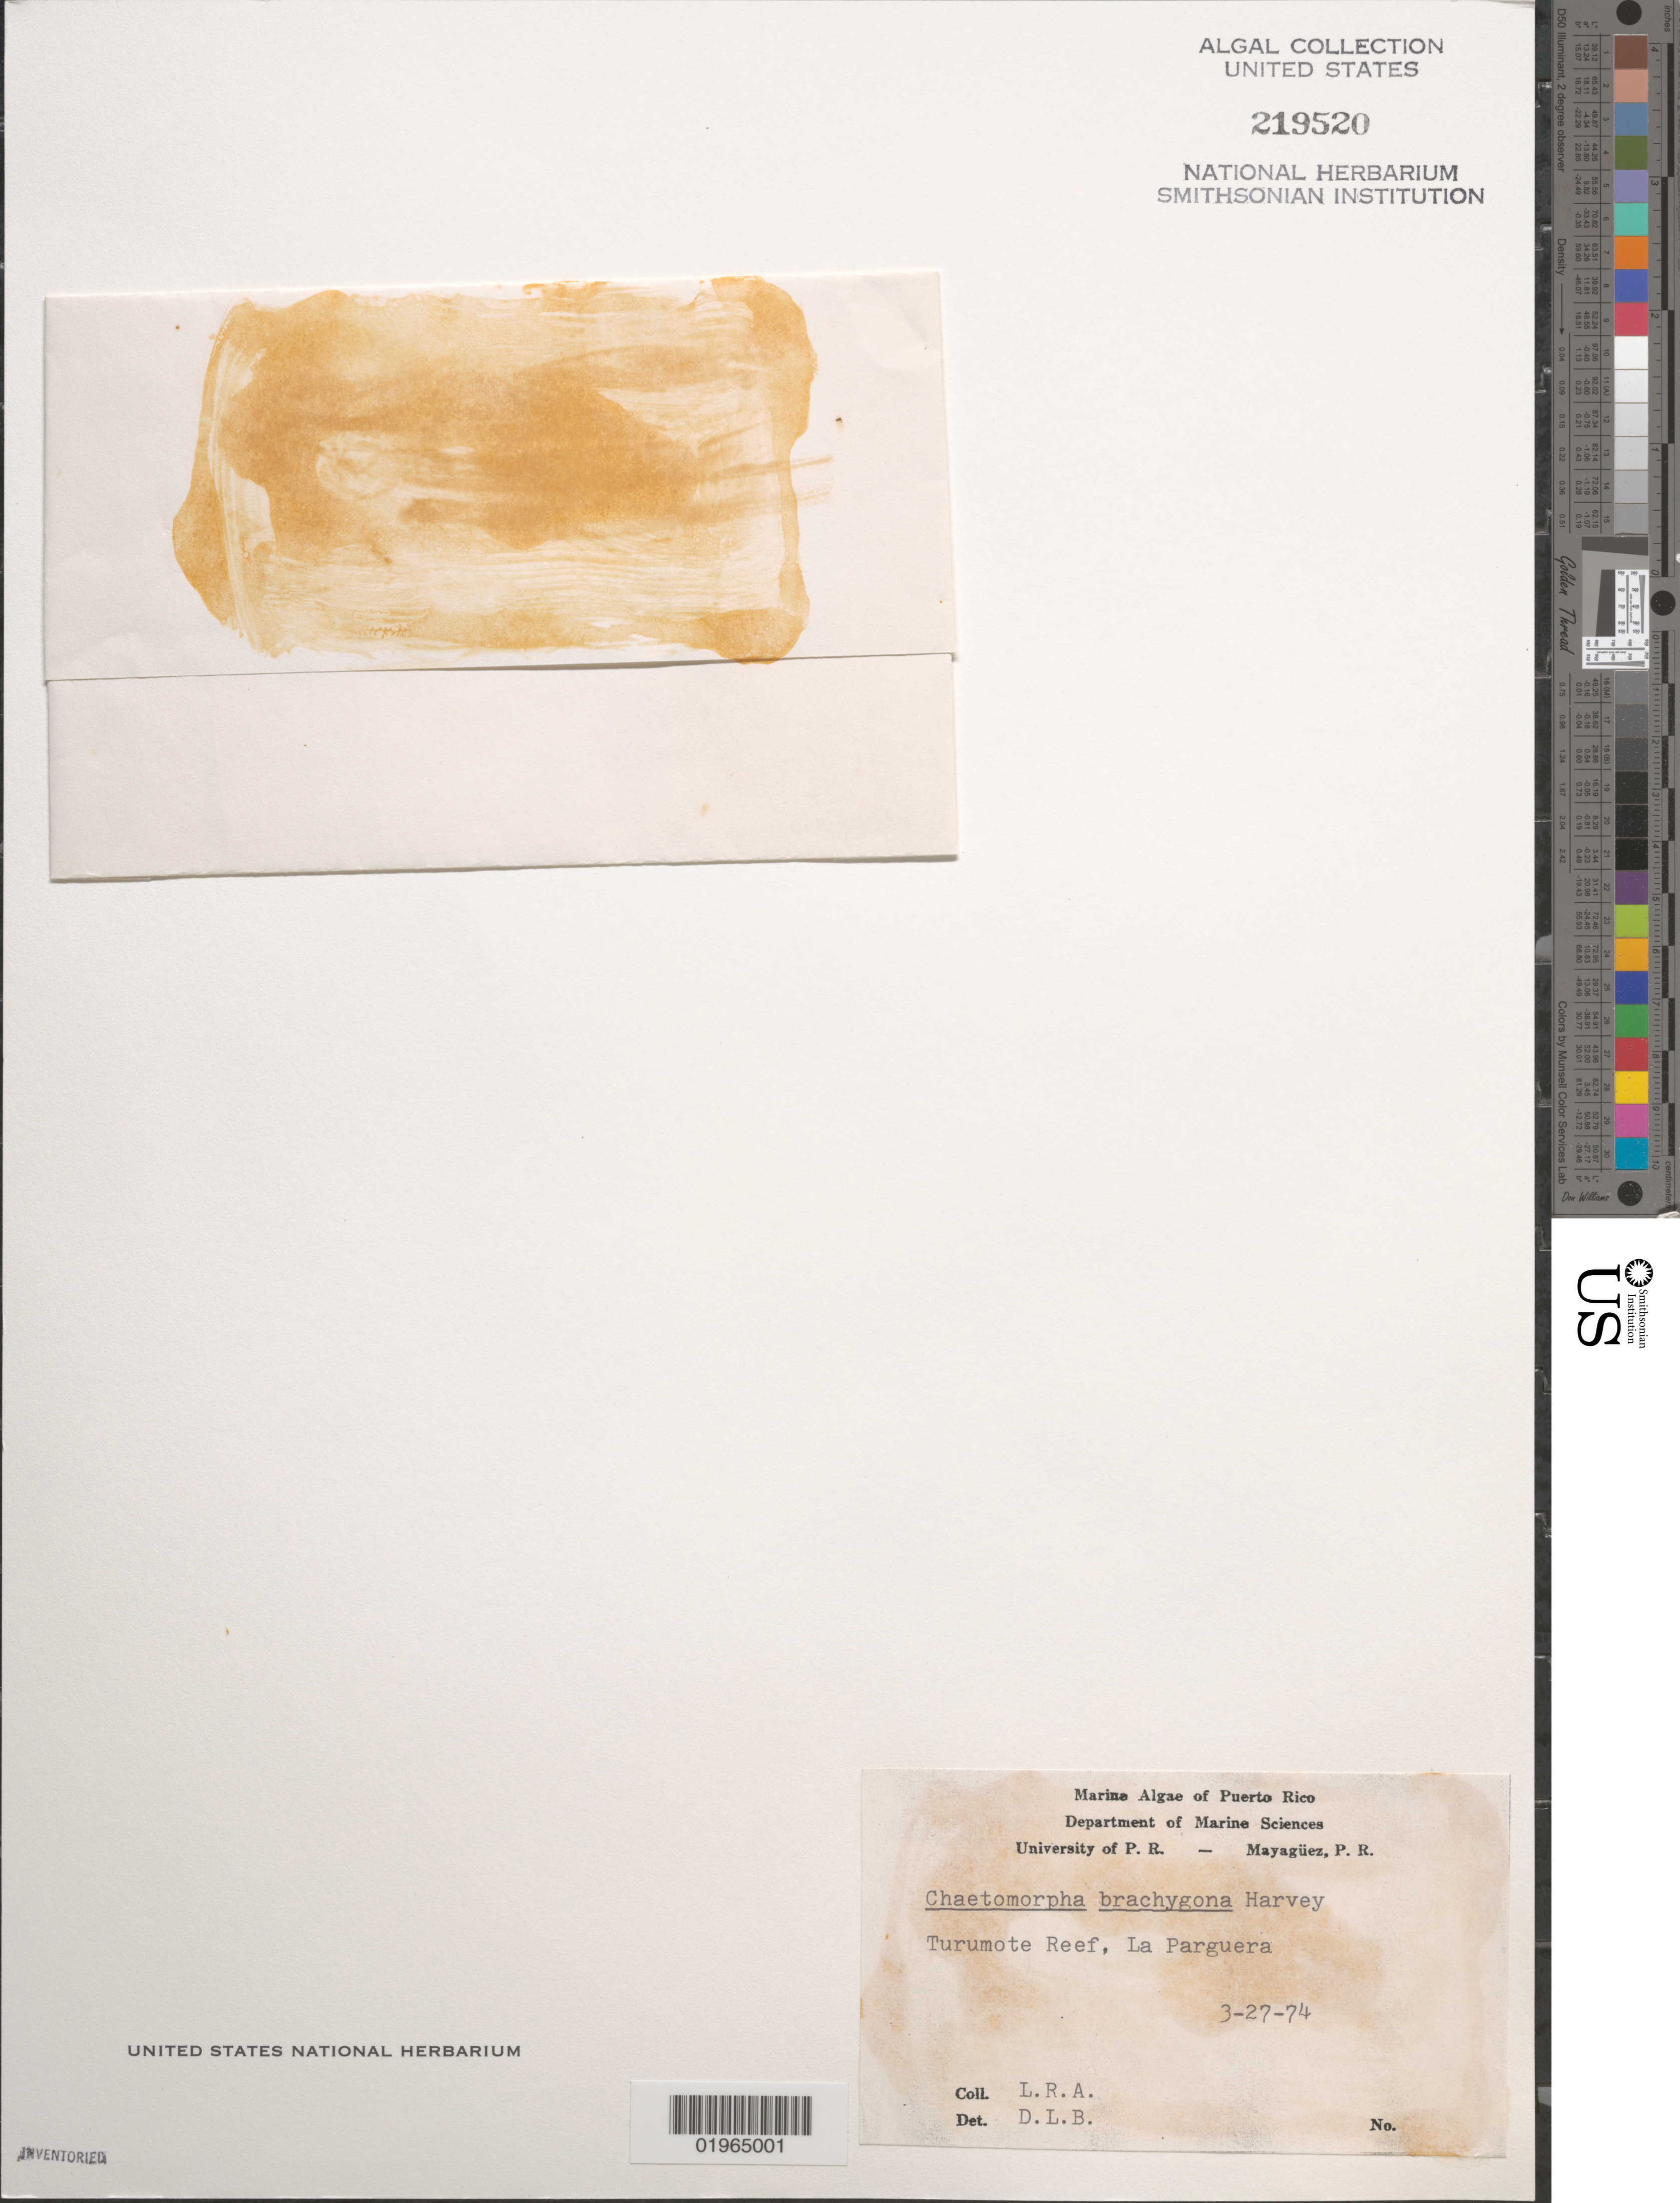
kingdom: Plantae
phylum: Chlorophyta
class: Ulvophyceae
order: Cladophorales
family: Cladophoraceae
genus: Chaetomorpha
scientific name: Chaetomorpha brachygona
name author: Harv.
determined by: Ballantine, D. L.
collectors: L. Almodovar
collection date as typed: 27 Mar 1974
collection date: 1974-03-27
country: Puerto Rico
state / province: Lajas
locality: Turumote Reef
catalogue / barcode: US 219520